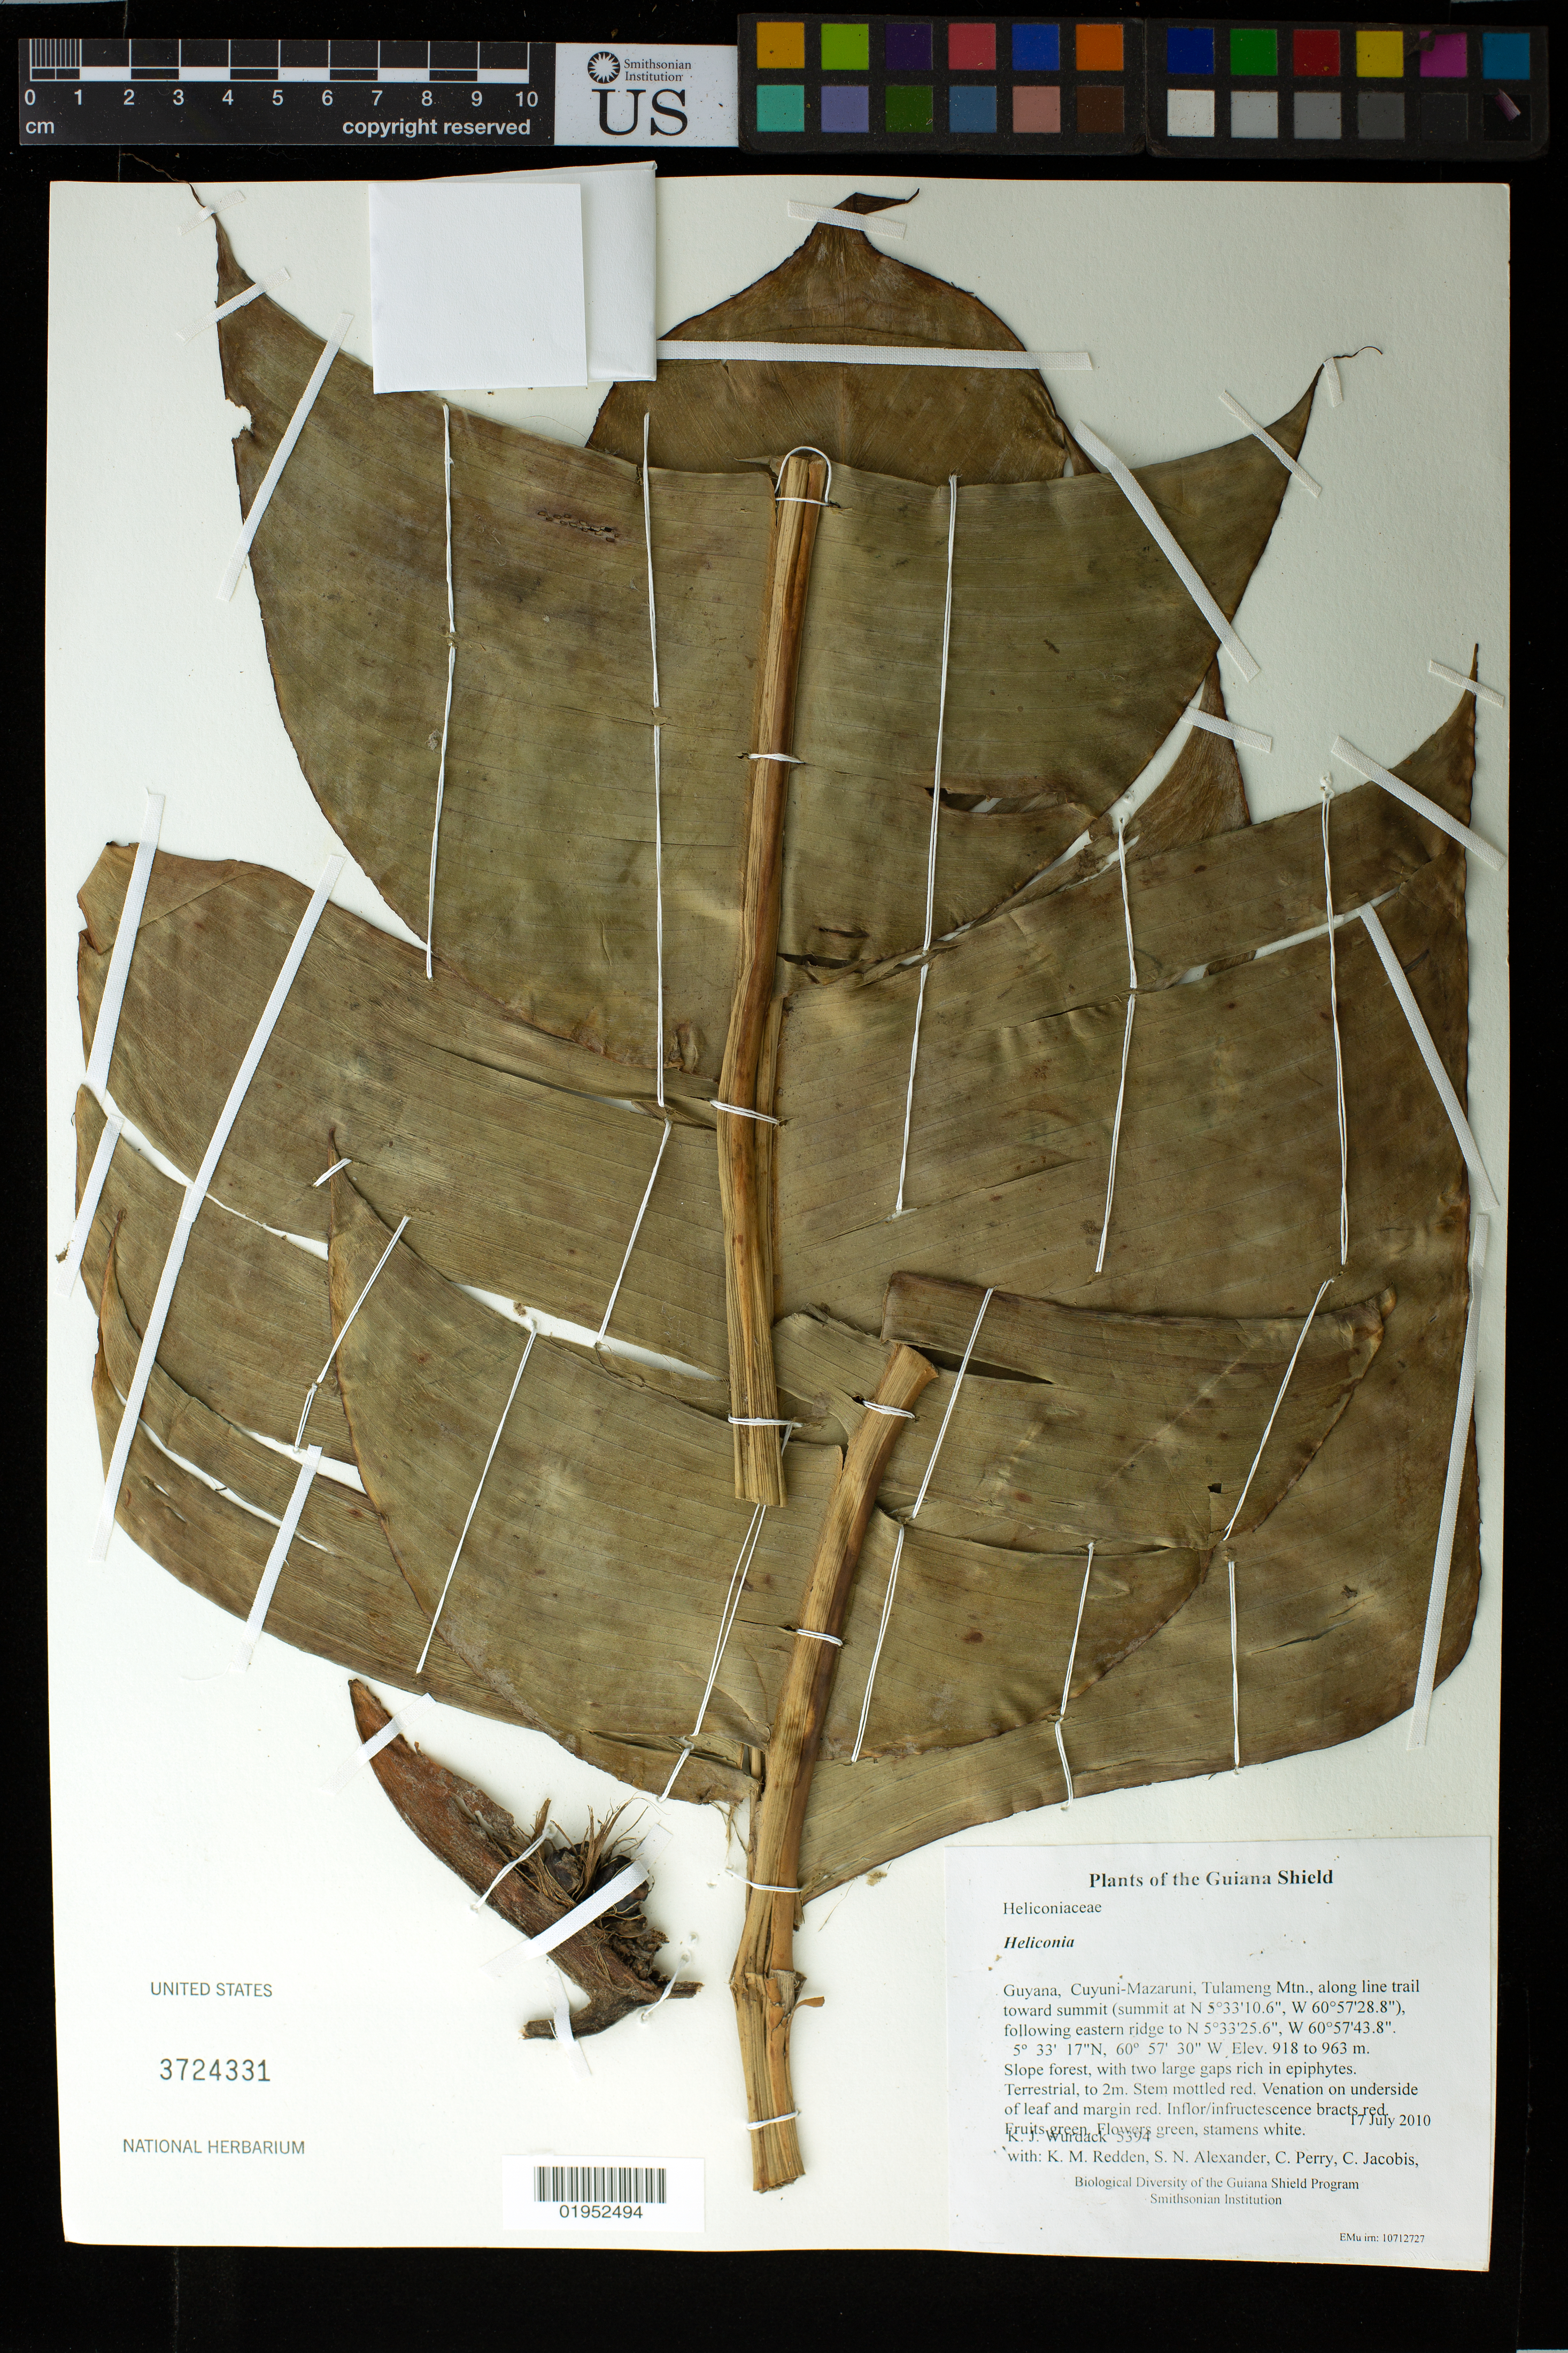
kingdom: Plantae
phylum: Tracheophyta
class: Liliopsida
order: Zingiberales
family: Heliconiaceae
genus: Heliconia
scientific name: Heliconia sp.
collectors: K. Wurdack, K. M. Redden, S. N. Alexander, C. Perry, C. Jacobis, D. Hunter, V. Roland & H. Hunter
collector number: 5394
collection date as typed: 17 July 2010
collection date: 2010-07-17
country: Guyana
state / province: Cuyuni-Mazaruni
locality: Tulameng Mtn., along line trail toward summit (summit at N 5°33'10.6", W 60°57'28.8"), following eastern ridge to N 5°33'25.6", W 60°57'43.8"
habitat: Slope forest, with two large gaps rich in epiphytes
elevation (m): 918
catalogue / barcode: US 3724331